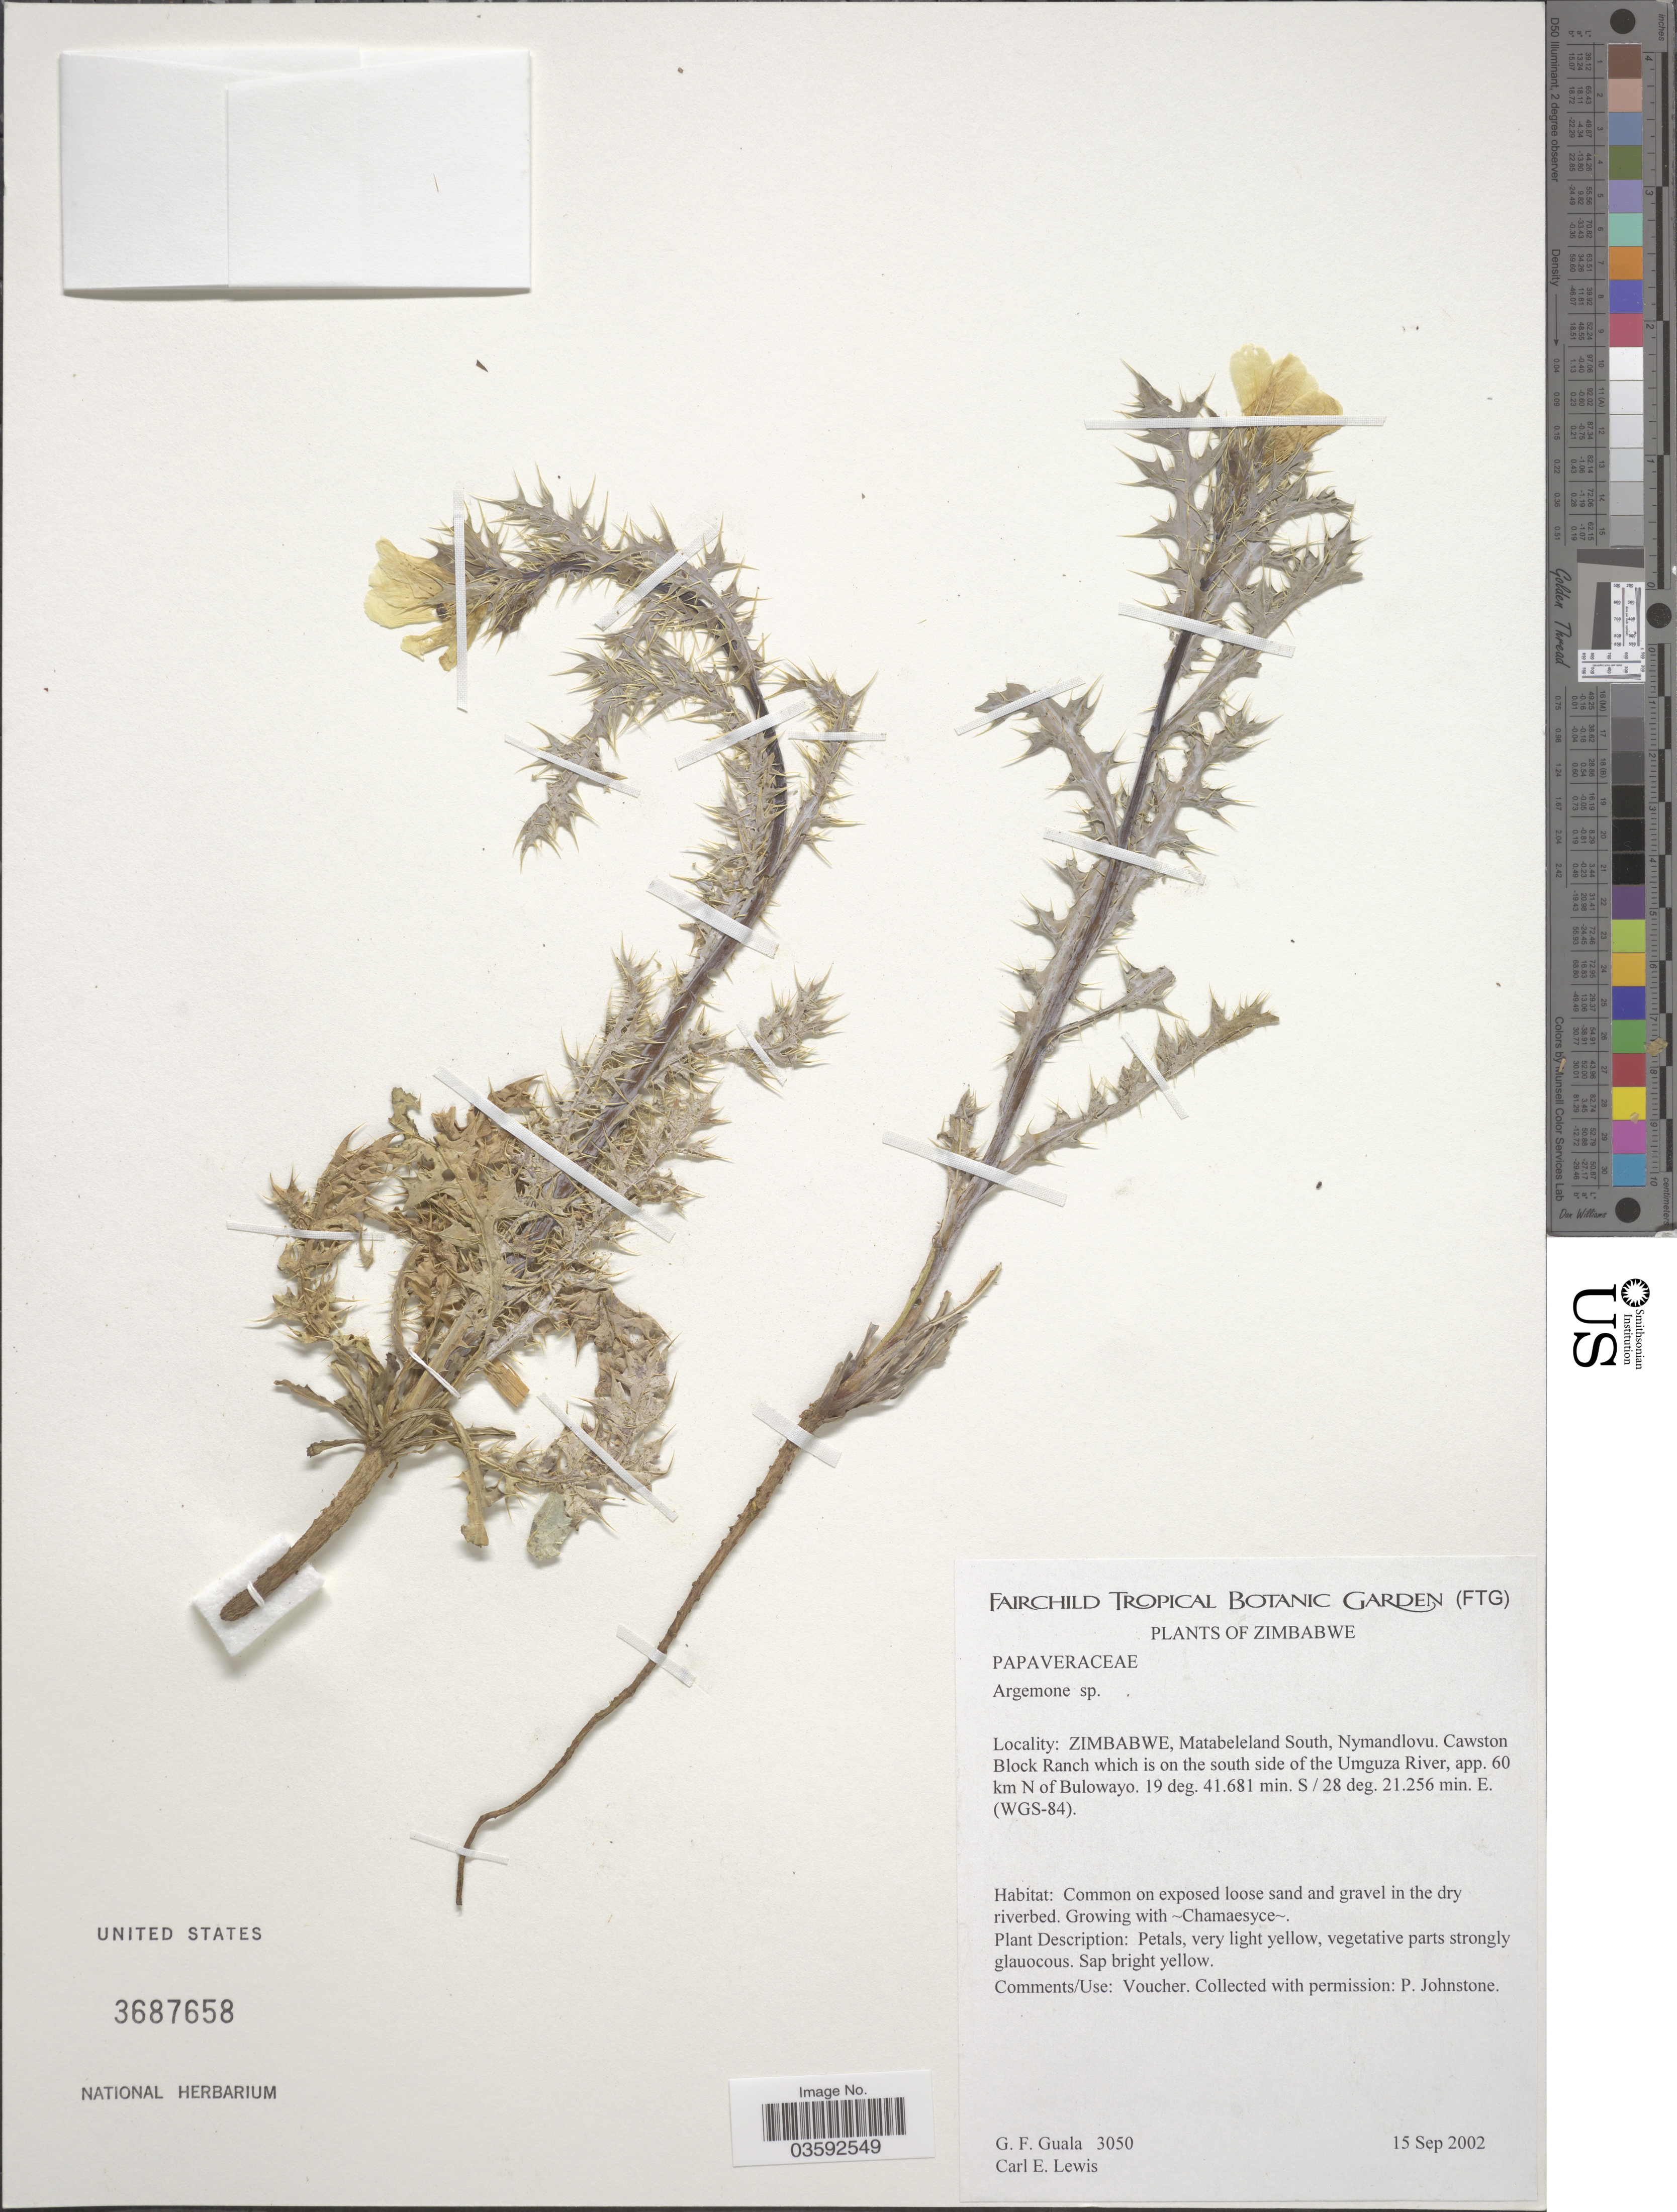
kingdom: Plantae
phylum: Tracheophyta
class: Magnoliopsida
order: Ranunculales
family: Papaveraceae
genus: Argemone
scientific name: Argemone sp.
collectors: G. Guala & C. Lewis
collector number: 3050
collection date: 2002-09-15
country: Zimbabwe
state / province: Matabeleland South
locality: Nymandlovu. Cawtson Block Ranch which is on the south side of the Umguza River, app. 60 km N of Bulowayo.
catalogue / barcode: US 3687658